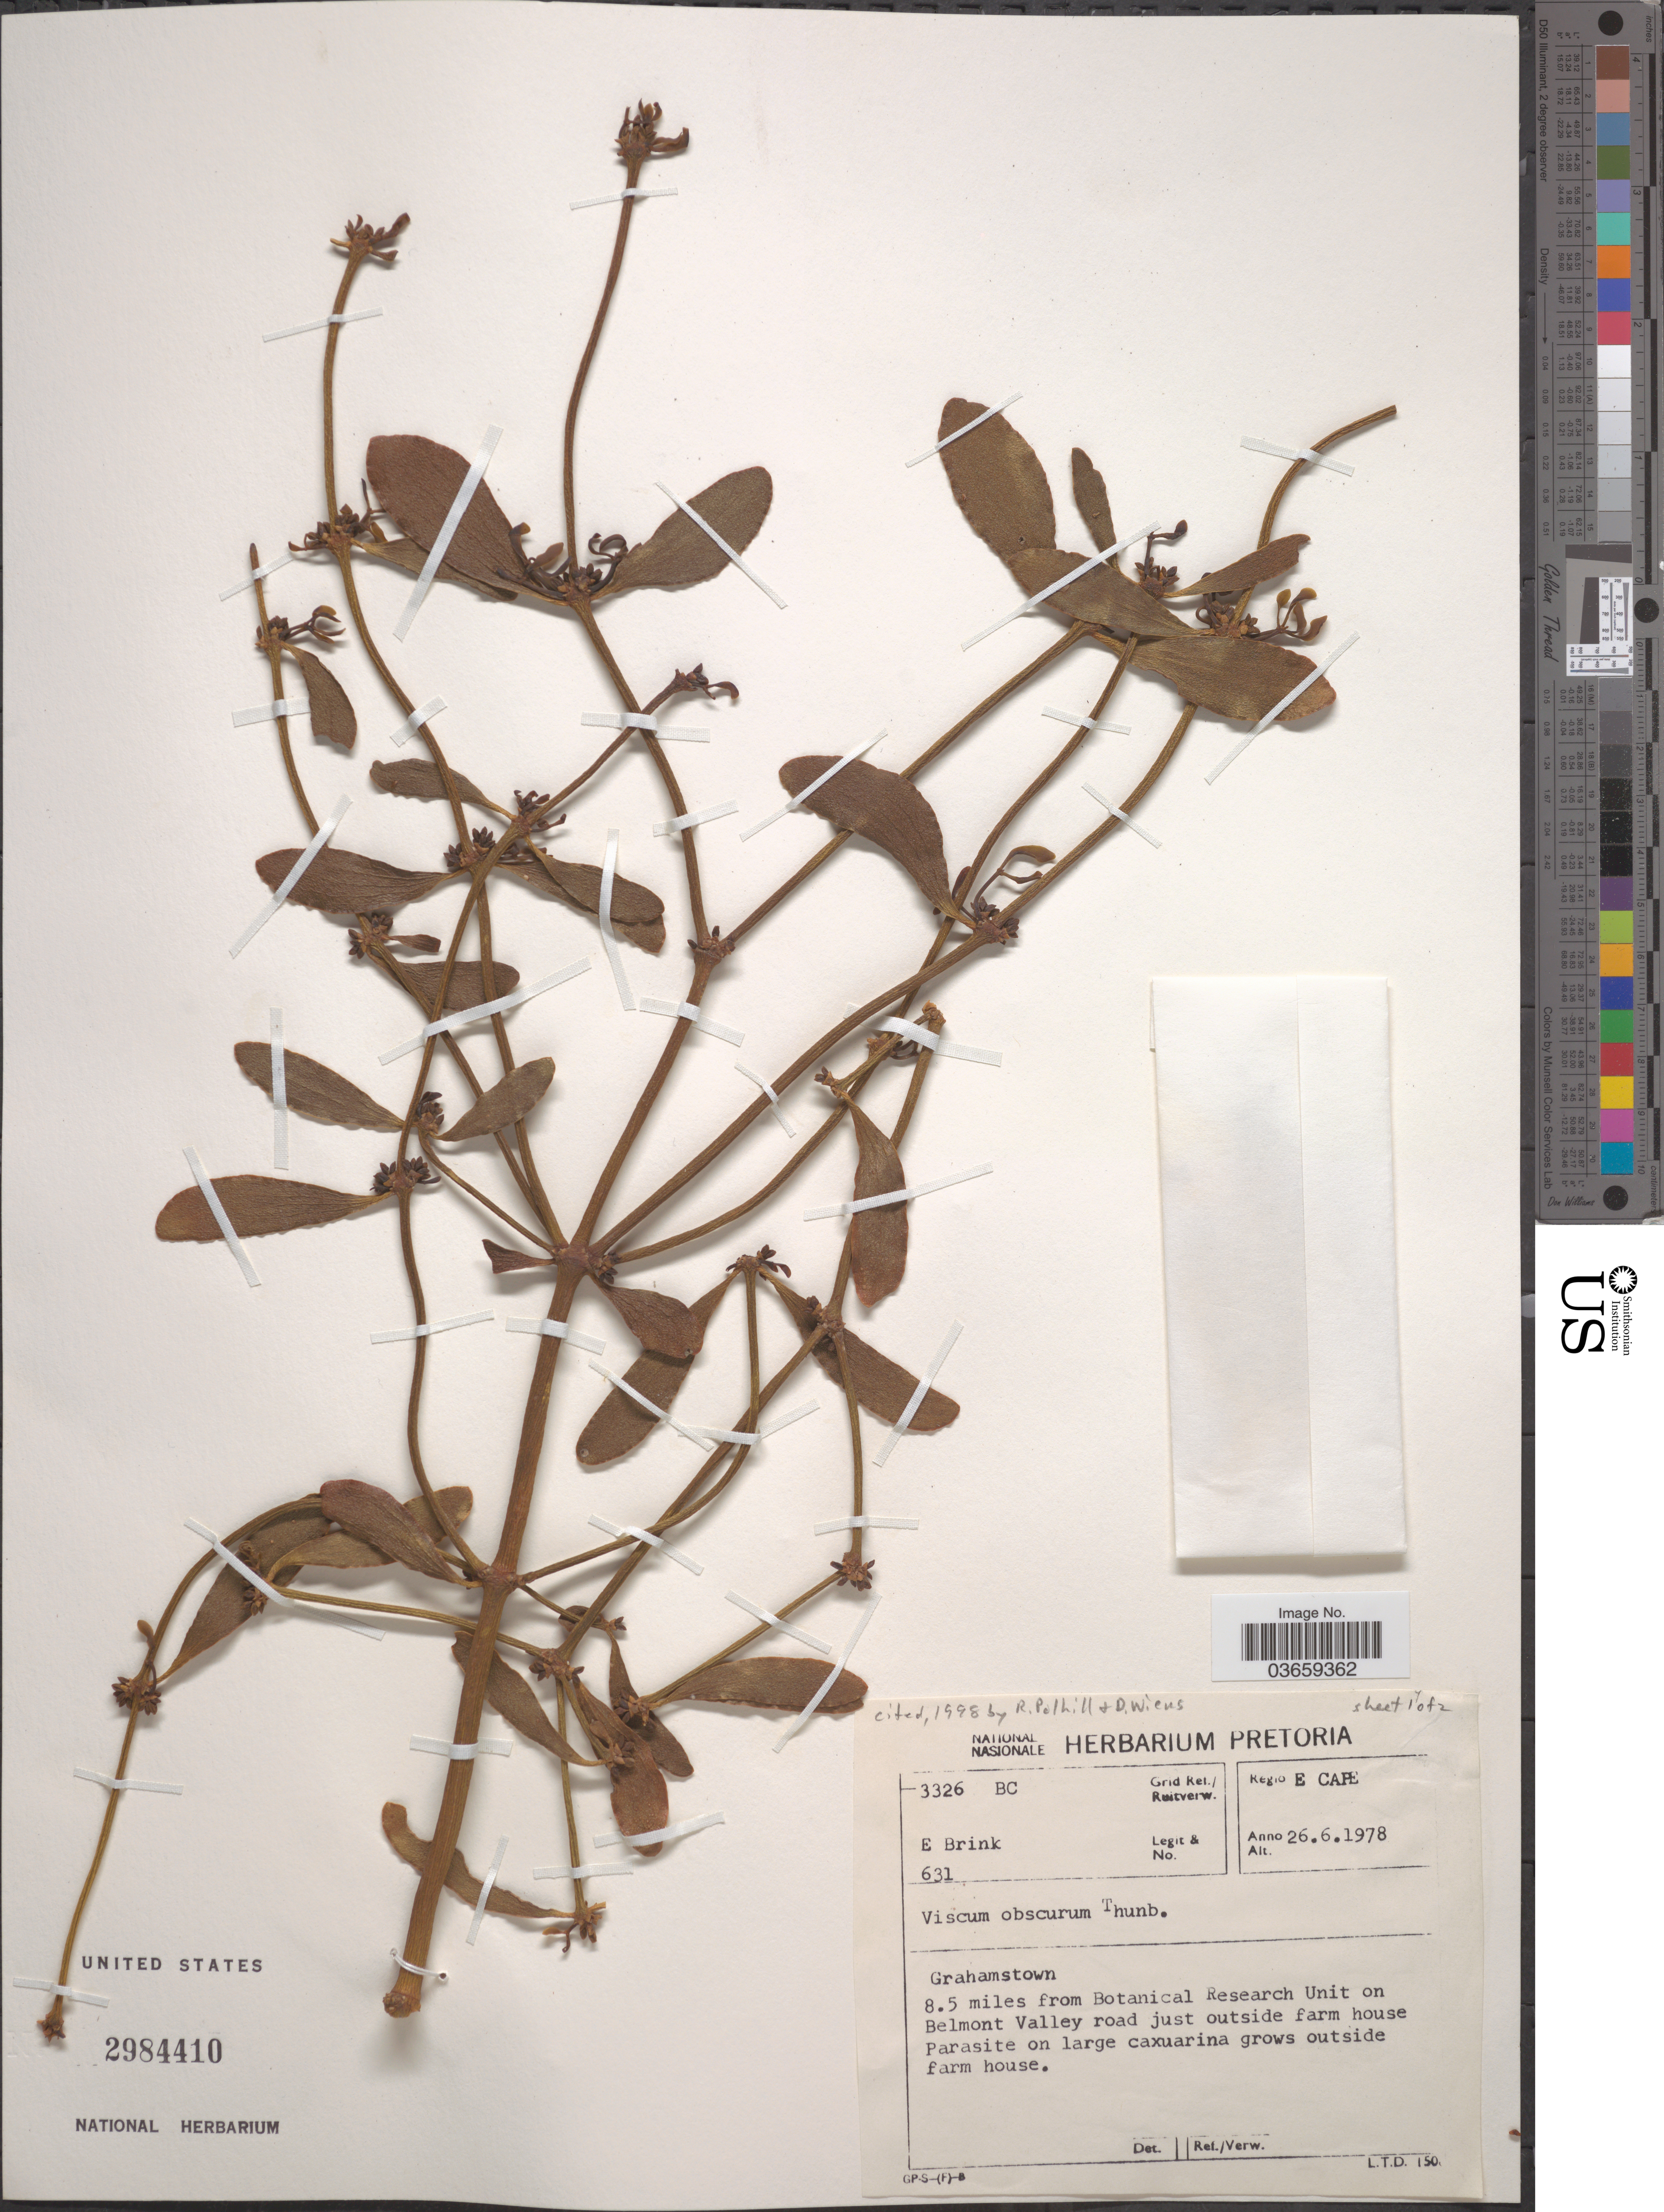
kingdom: Plantae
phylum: Tracheophyta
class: Magnoliopsida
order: Santalales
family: Viscaceae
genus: Viscum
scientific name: Viscum obscurum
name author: Thunb.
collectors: E. Brink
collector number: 631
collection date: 1978-06-26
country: South Africa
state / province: Eastern Cape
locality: Regio E Cape. Grid Ref./Ruitverw. 3326 BC. Grahamstown, 8.5 miles from Botanical Research Unit on Belmont Valley road just outside farm house.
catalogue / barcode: US 2984410